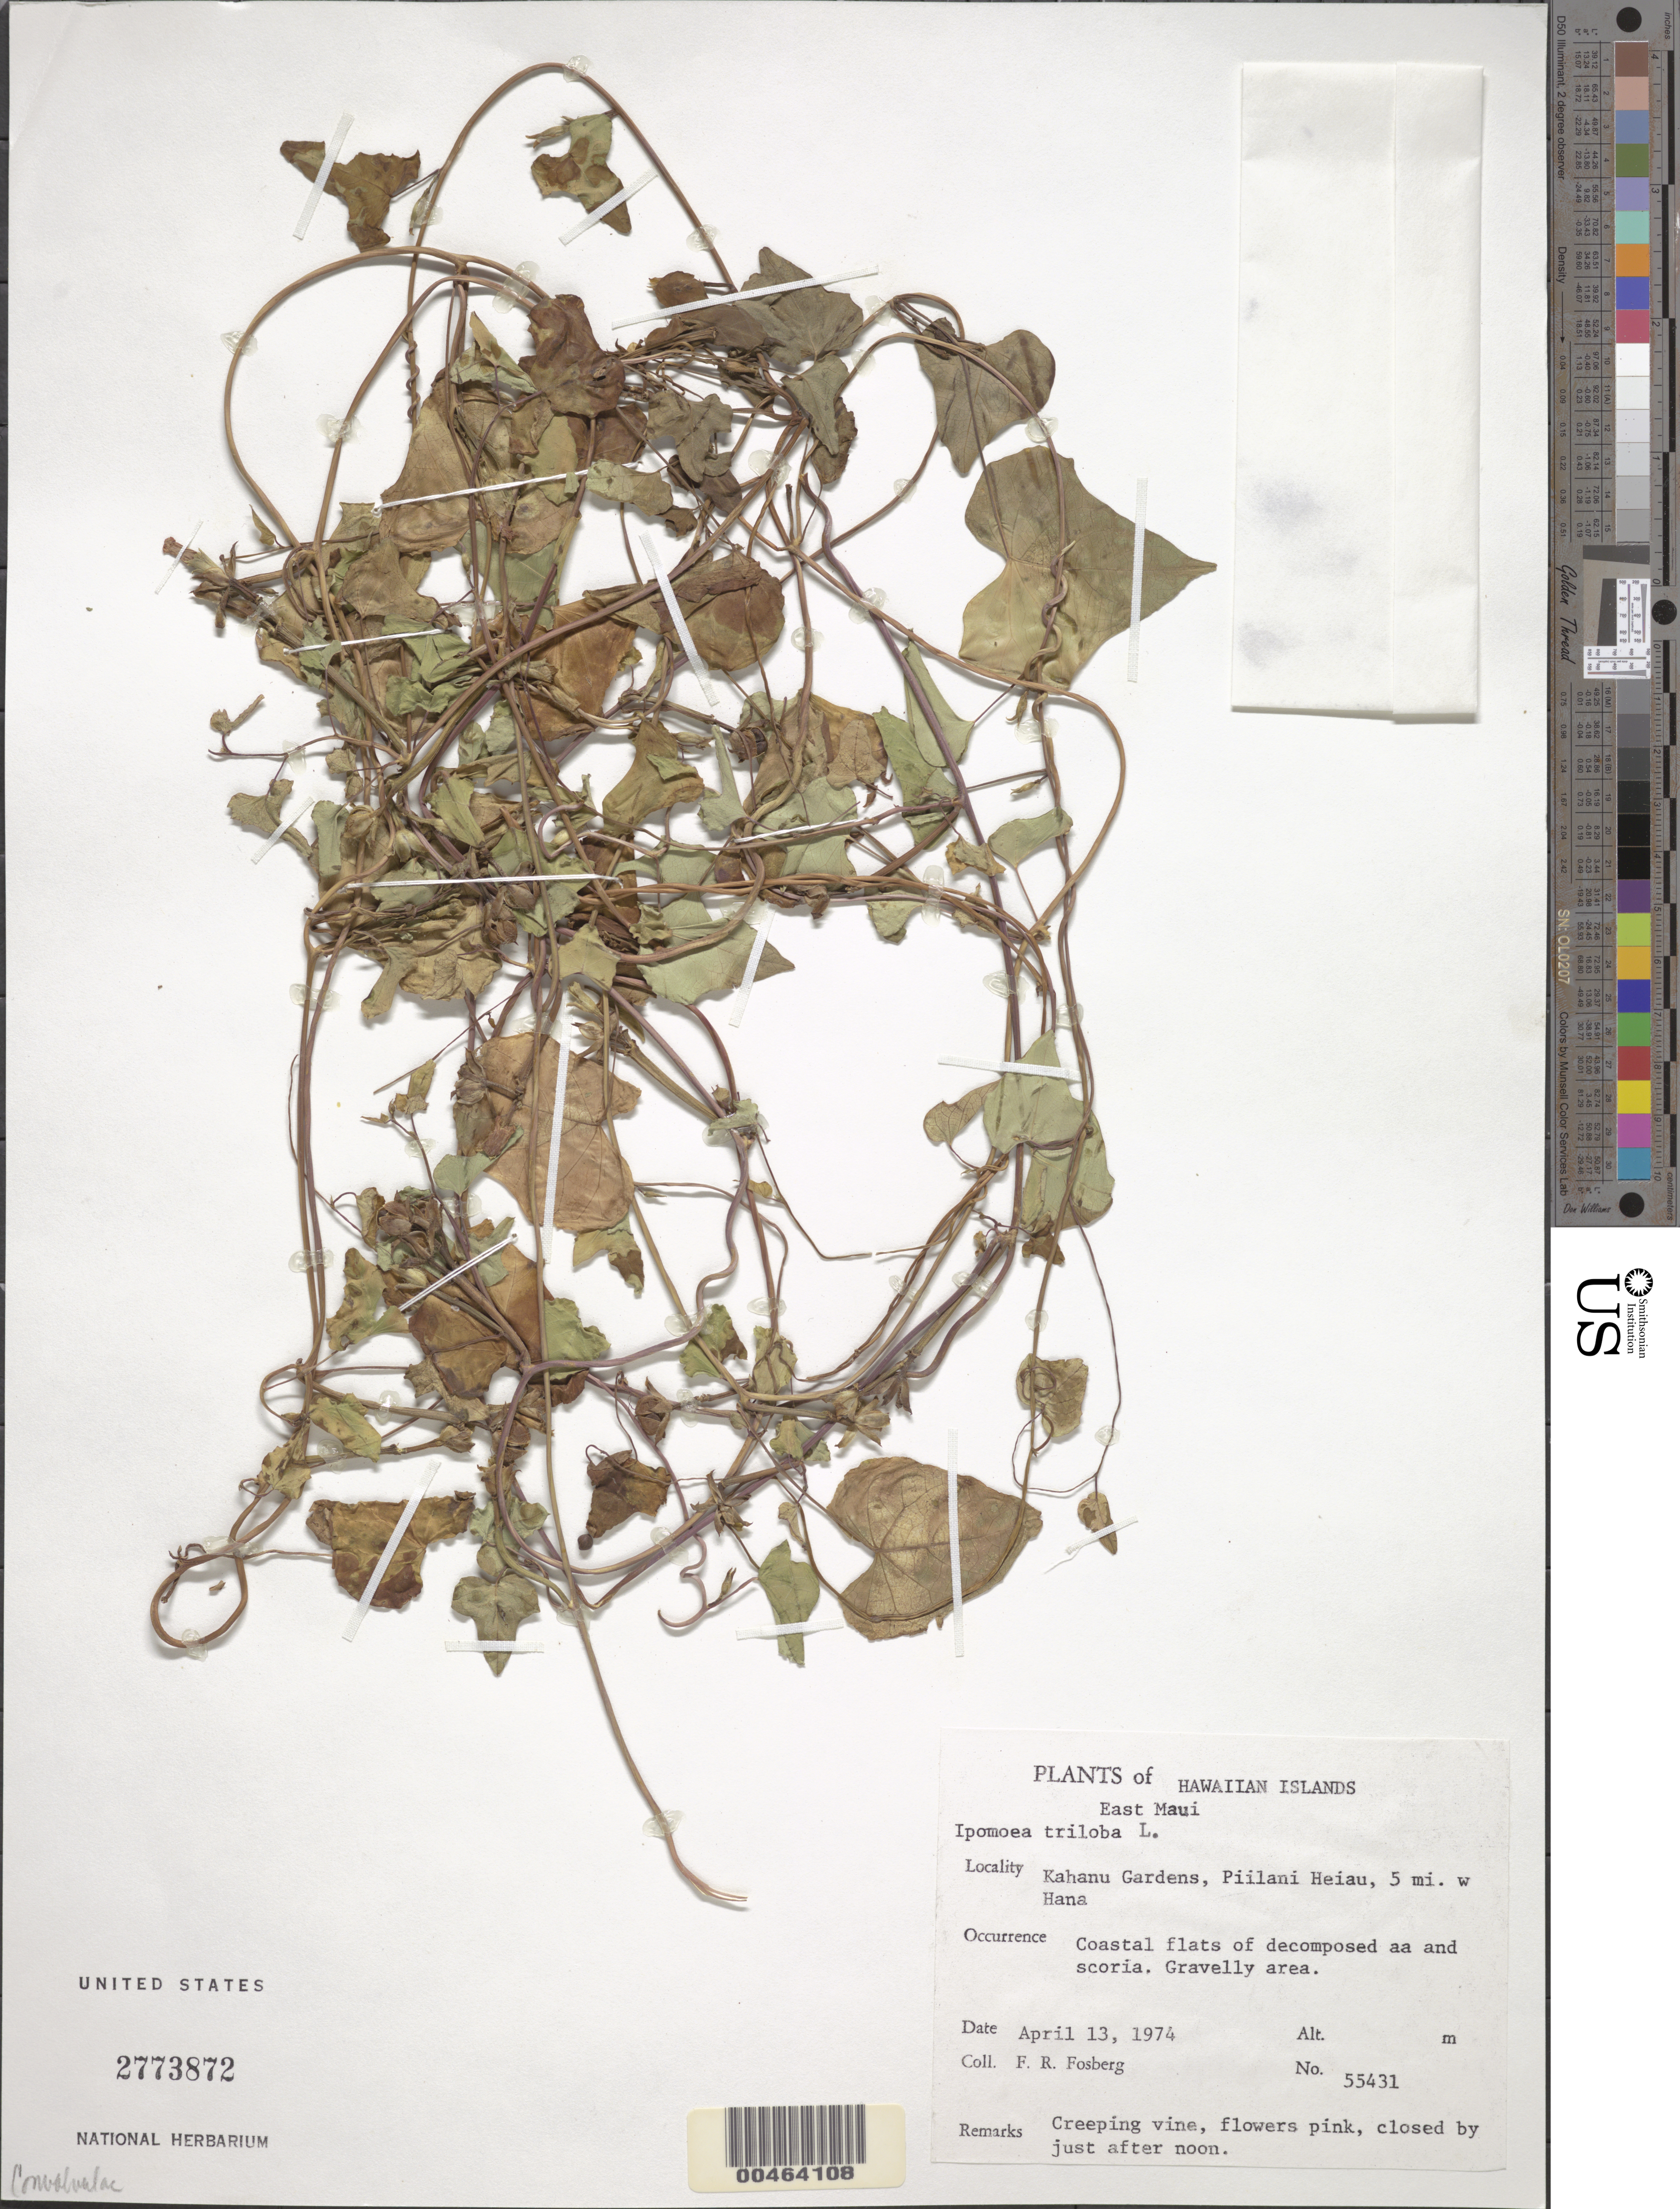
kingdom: Plantae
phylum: Tracheophyta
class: Magnoliopsida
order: Solanales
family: Convolvulaceae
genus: Ipomoea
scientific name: Ipomoea triloba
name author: L.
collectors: F. R. Fosberg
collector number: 55431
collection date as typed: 13 Apr 1974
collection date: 1974-04-13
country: United States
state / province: Hawaii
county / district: Maui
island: Maui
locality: East Maui: Kahanu Gardens, Piilani Heaiau, 5 mi. W Hana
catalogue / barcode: US 2773872